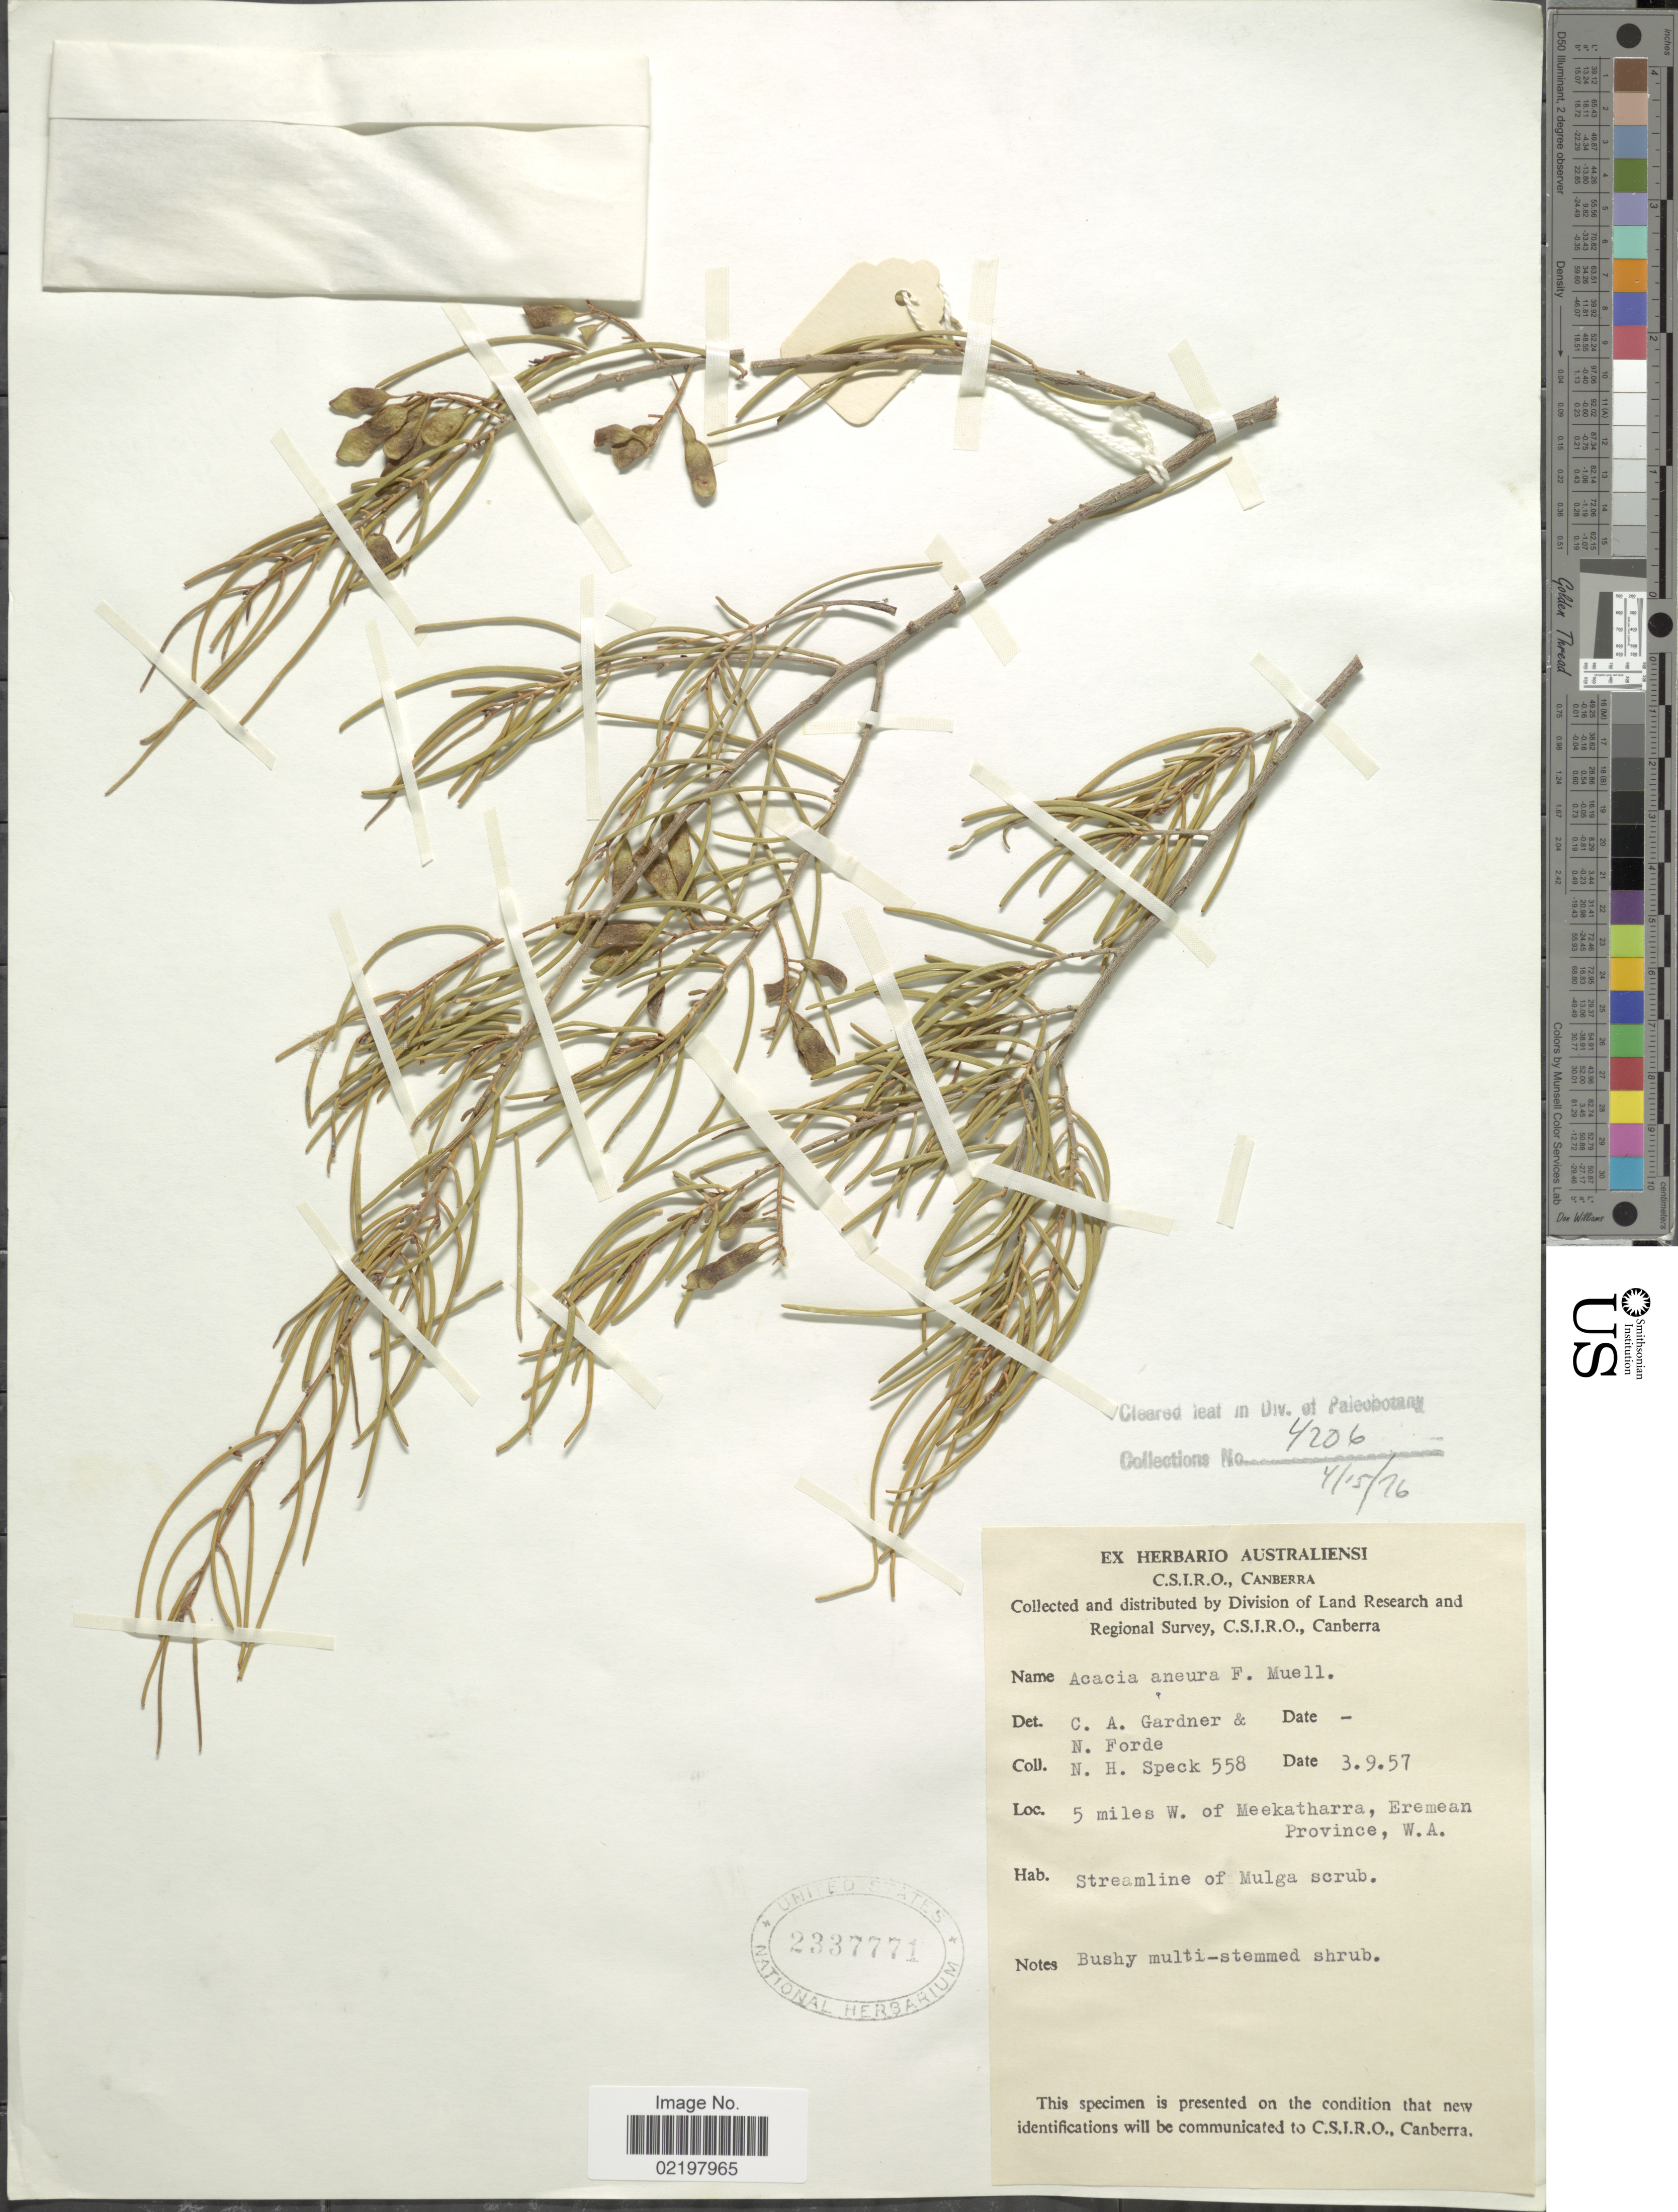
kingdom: Plantae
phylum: Tracheophyta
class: Magnoliopsida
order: Fabales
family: Fabaceae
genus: Acacia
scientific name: Acacia aneura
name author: F. Muell. ex Benth.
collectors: N. Speck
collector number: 558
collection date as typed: Transcribed d/m/y: 3/9/57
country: Australia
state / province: Western Australia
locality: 5 miles W. of Meekatharra, Eremean Province, W.A.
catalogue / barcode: US 2337771